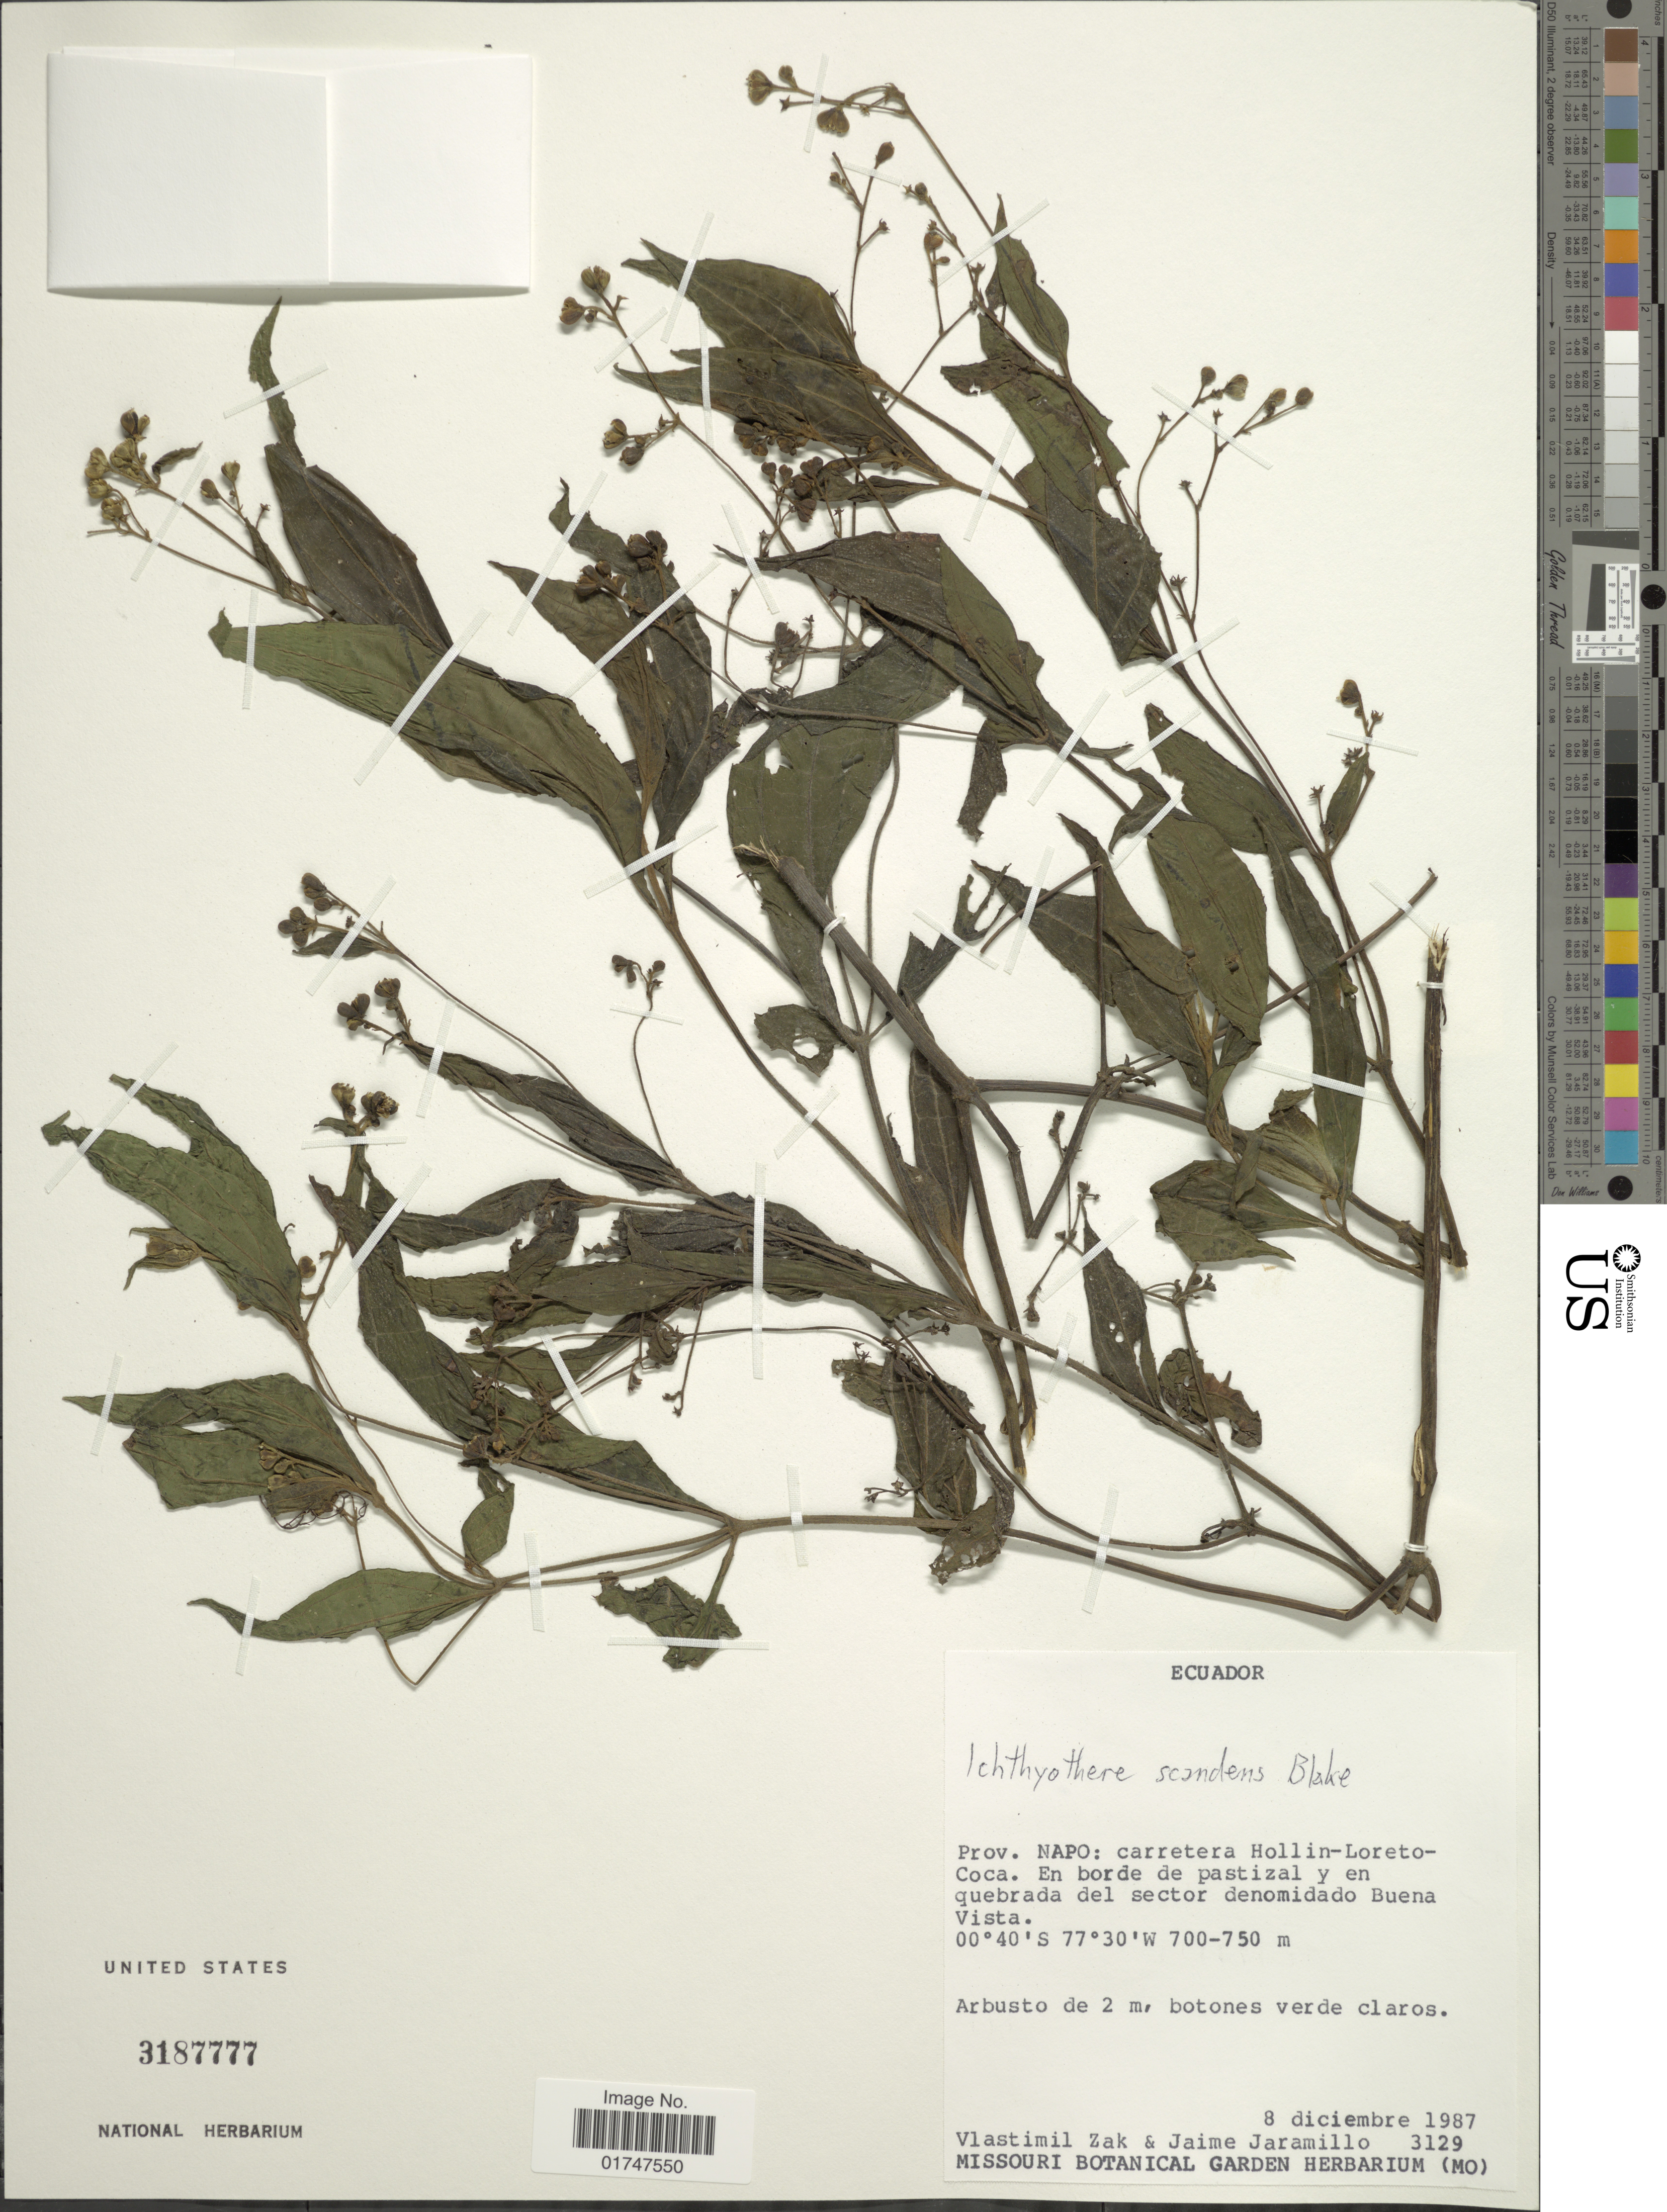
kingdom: Plantae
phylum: Tracheophyta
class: Magnoliopsida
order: Asterales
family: Asteraceae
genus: Ichthyothere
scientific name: Ichthyothere scandens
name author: S.F. Blake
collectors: V. Zak & J. Jaramillo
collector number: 3129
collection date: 1987-12-08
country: Ecuador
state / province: Napo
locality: carretera Hollin-Loreto-Coca. En borde de pastizal y en quebrada del sector denomidado Buena Vista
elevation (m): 700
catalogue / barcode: US 3187777